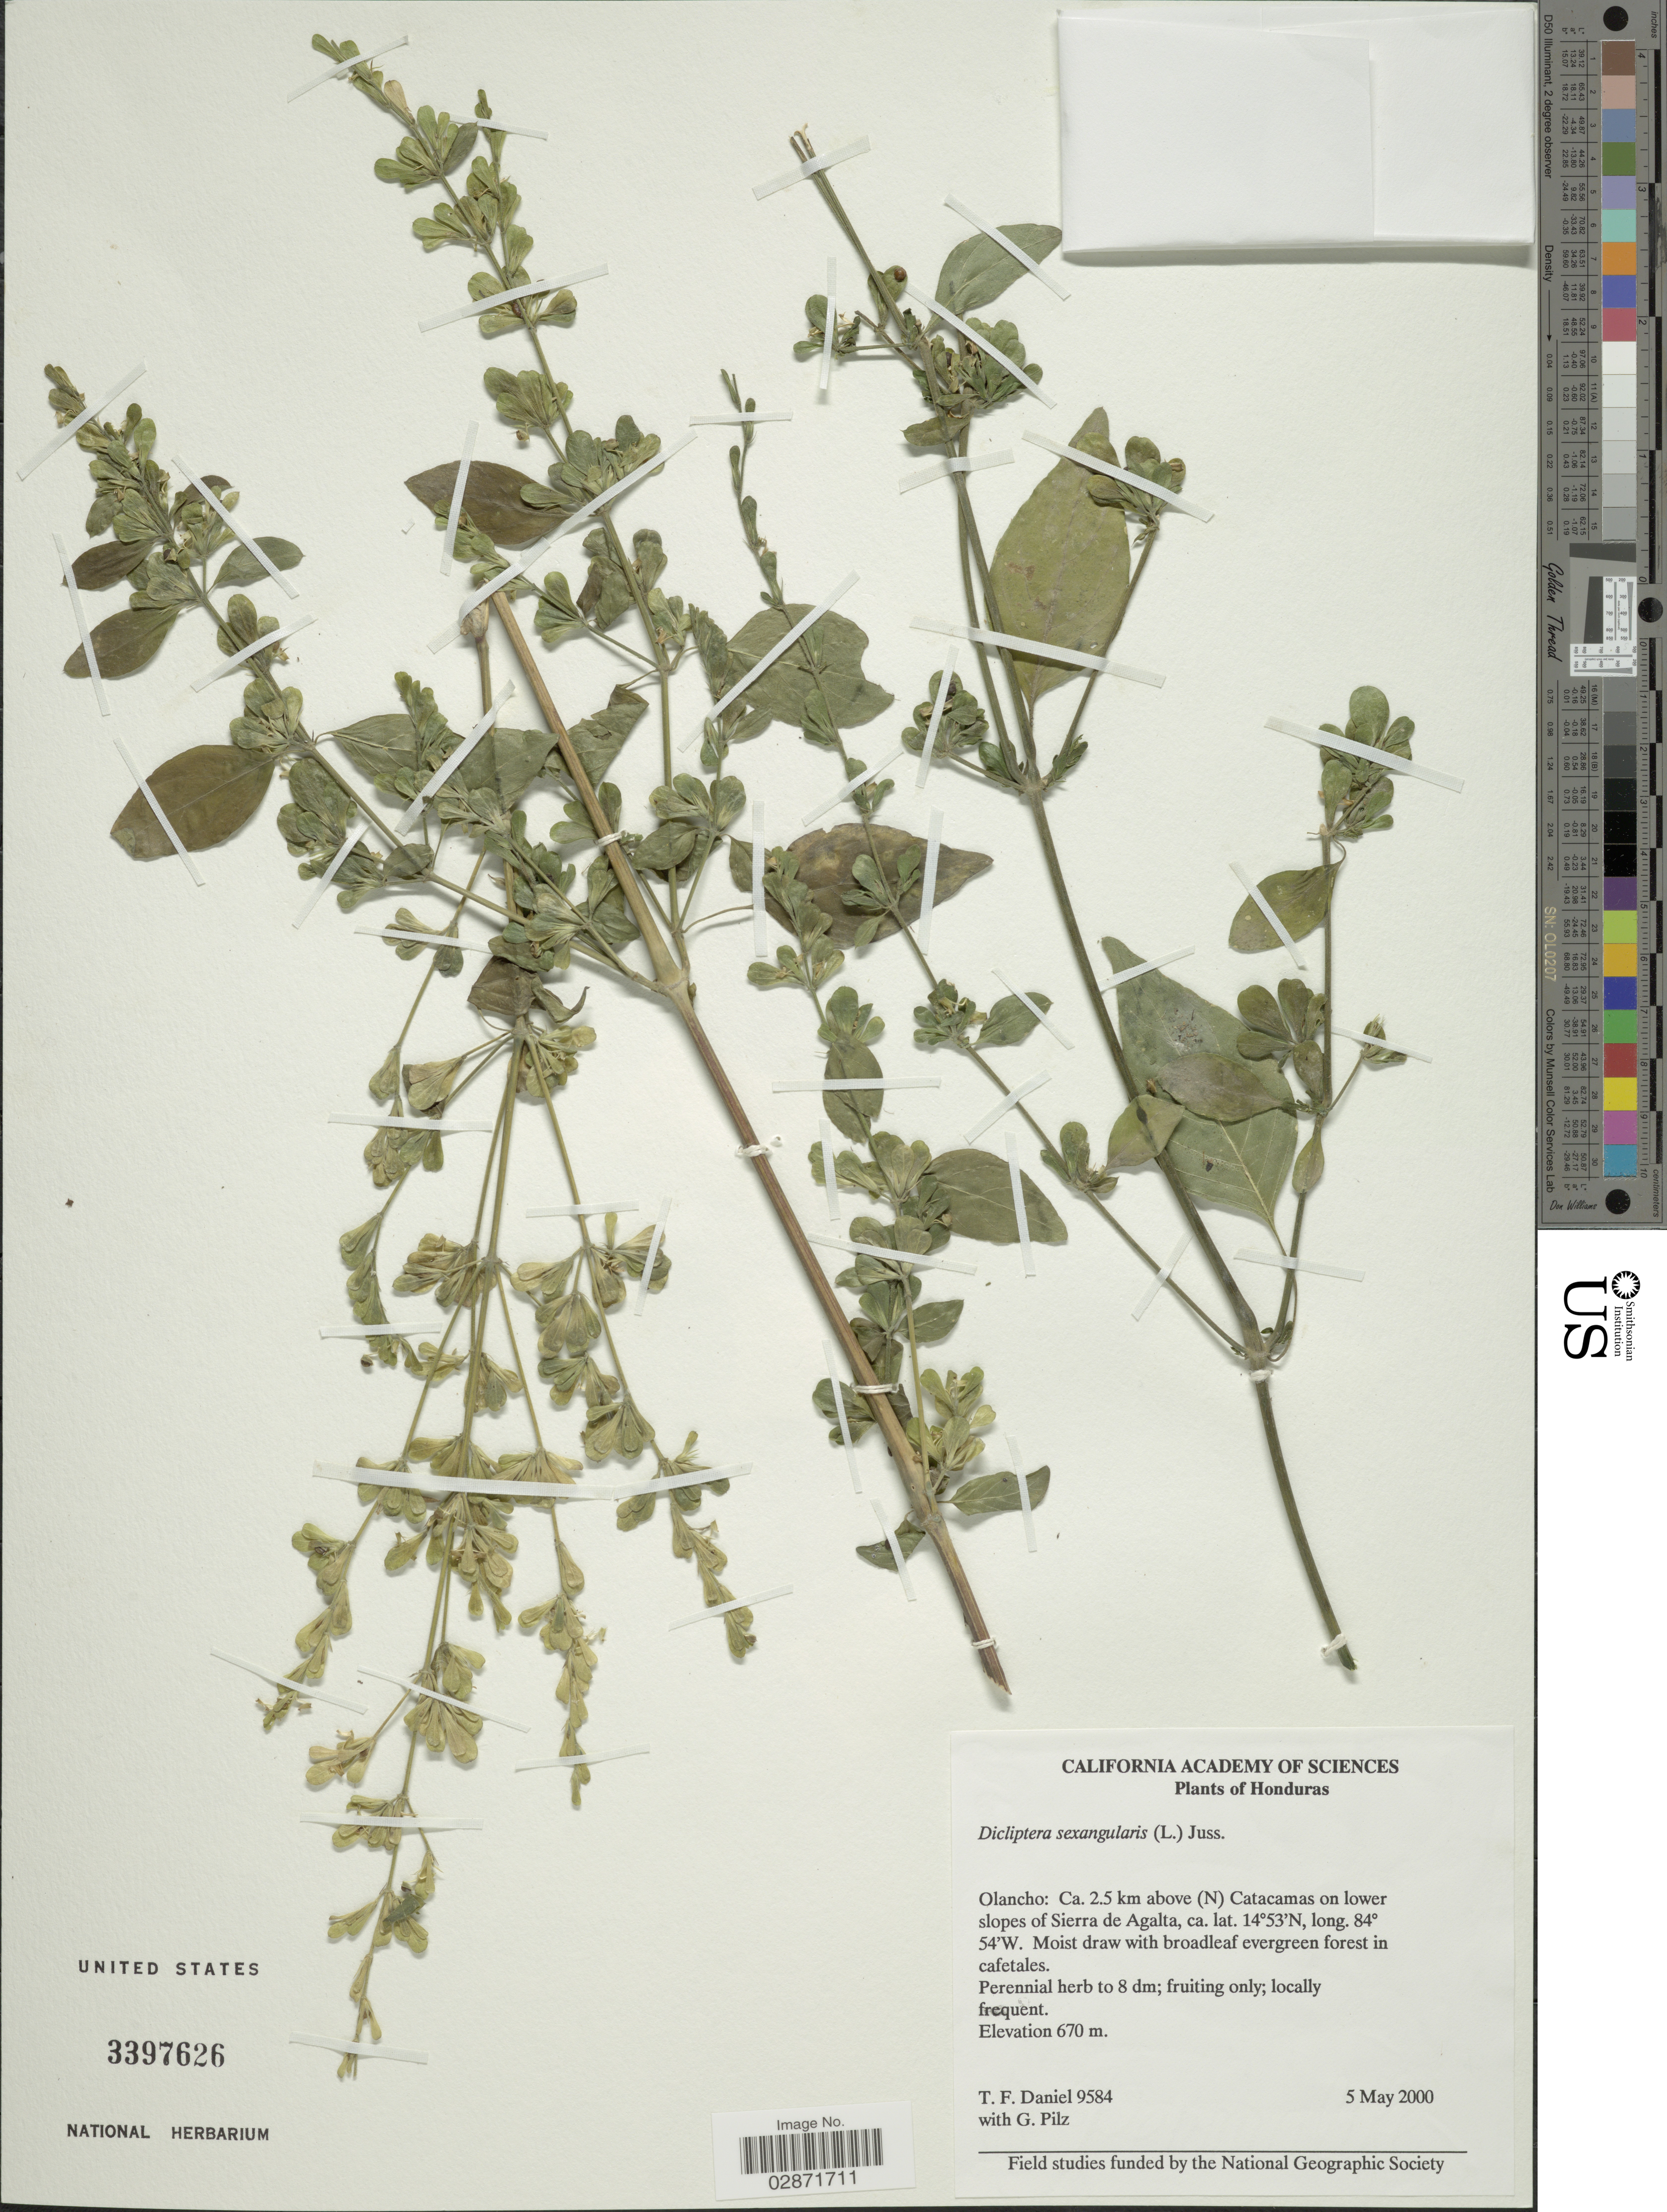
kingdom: Plantae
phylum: Tracheophyta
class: Magnoliopsida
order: Lamiales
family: Acanthaceae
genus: Dicliptera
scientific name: Dicliptera sexangularis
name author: (L.) Juss.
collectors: T. F. Daniel & G. E. Pilz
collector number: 9584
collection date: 2000-05-05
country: Honduras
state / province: Olancho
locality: Ca. 2.5 km above (N) Catacamas on lower slopes of Sierra de Agalta.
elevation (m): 670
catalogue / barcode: US 3397626